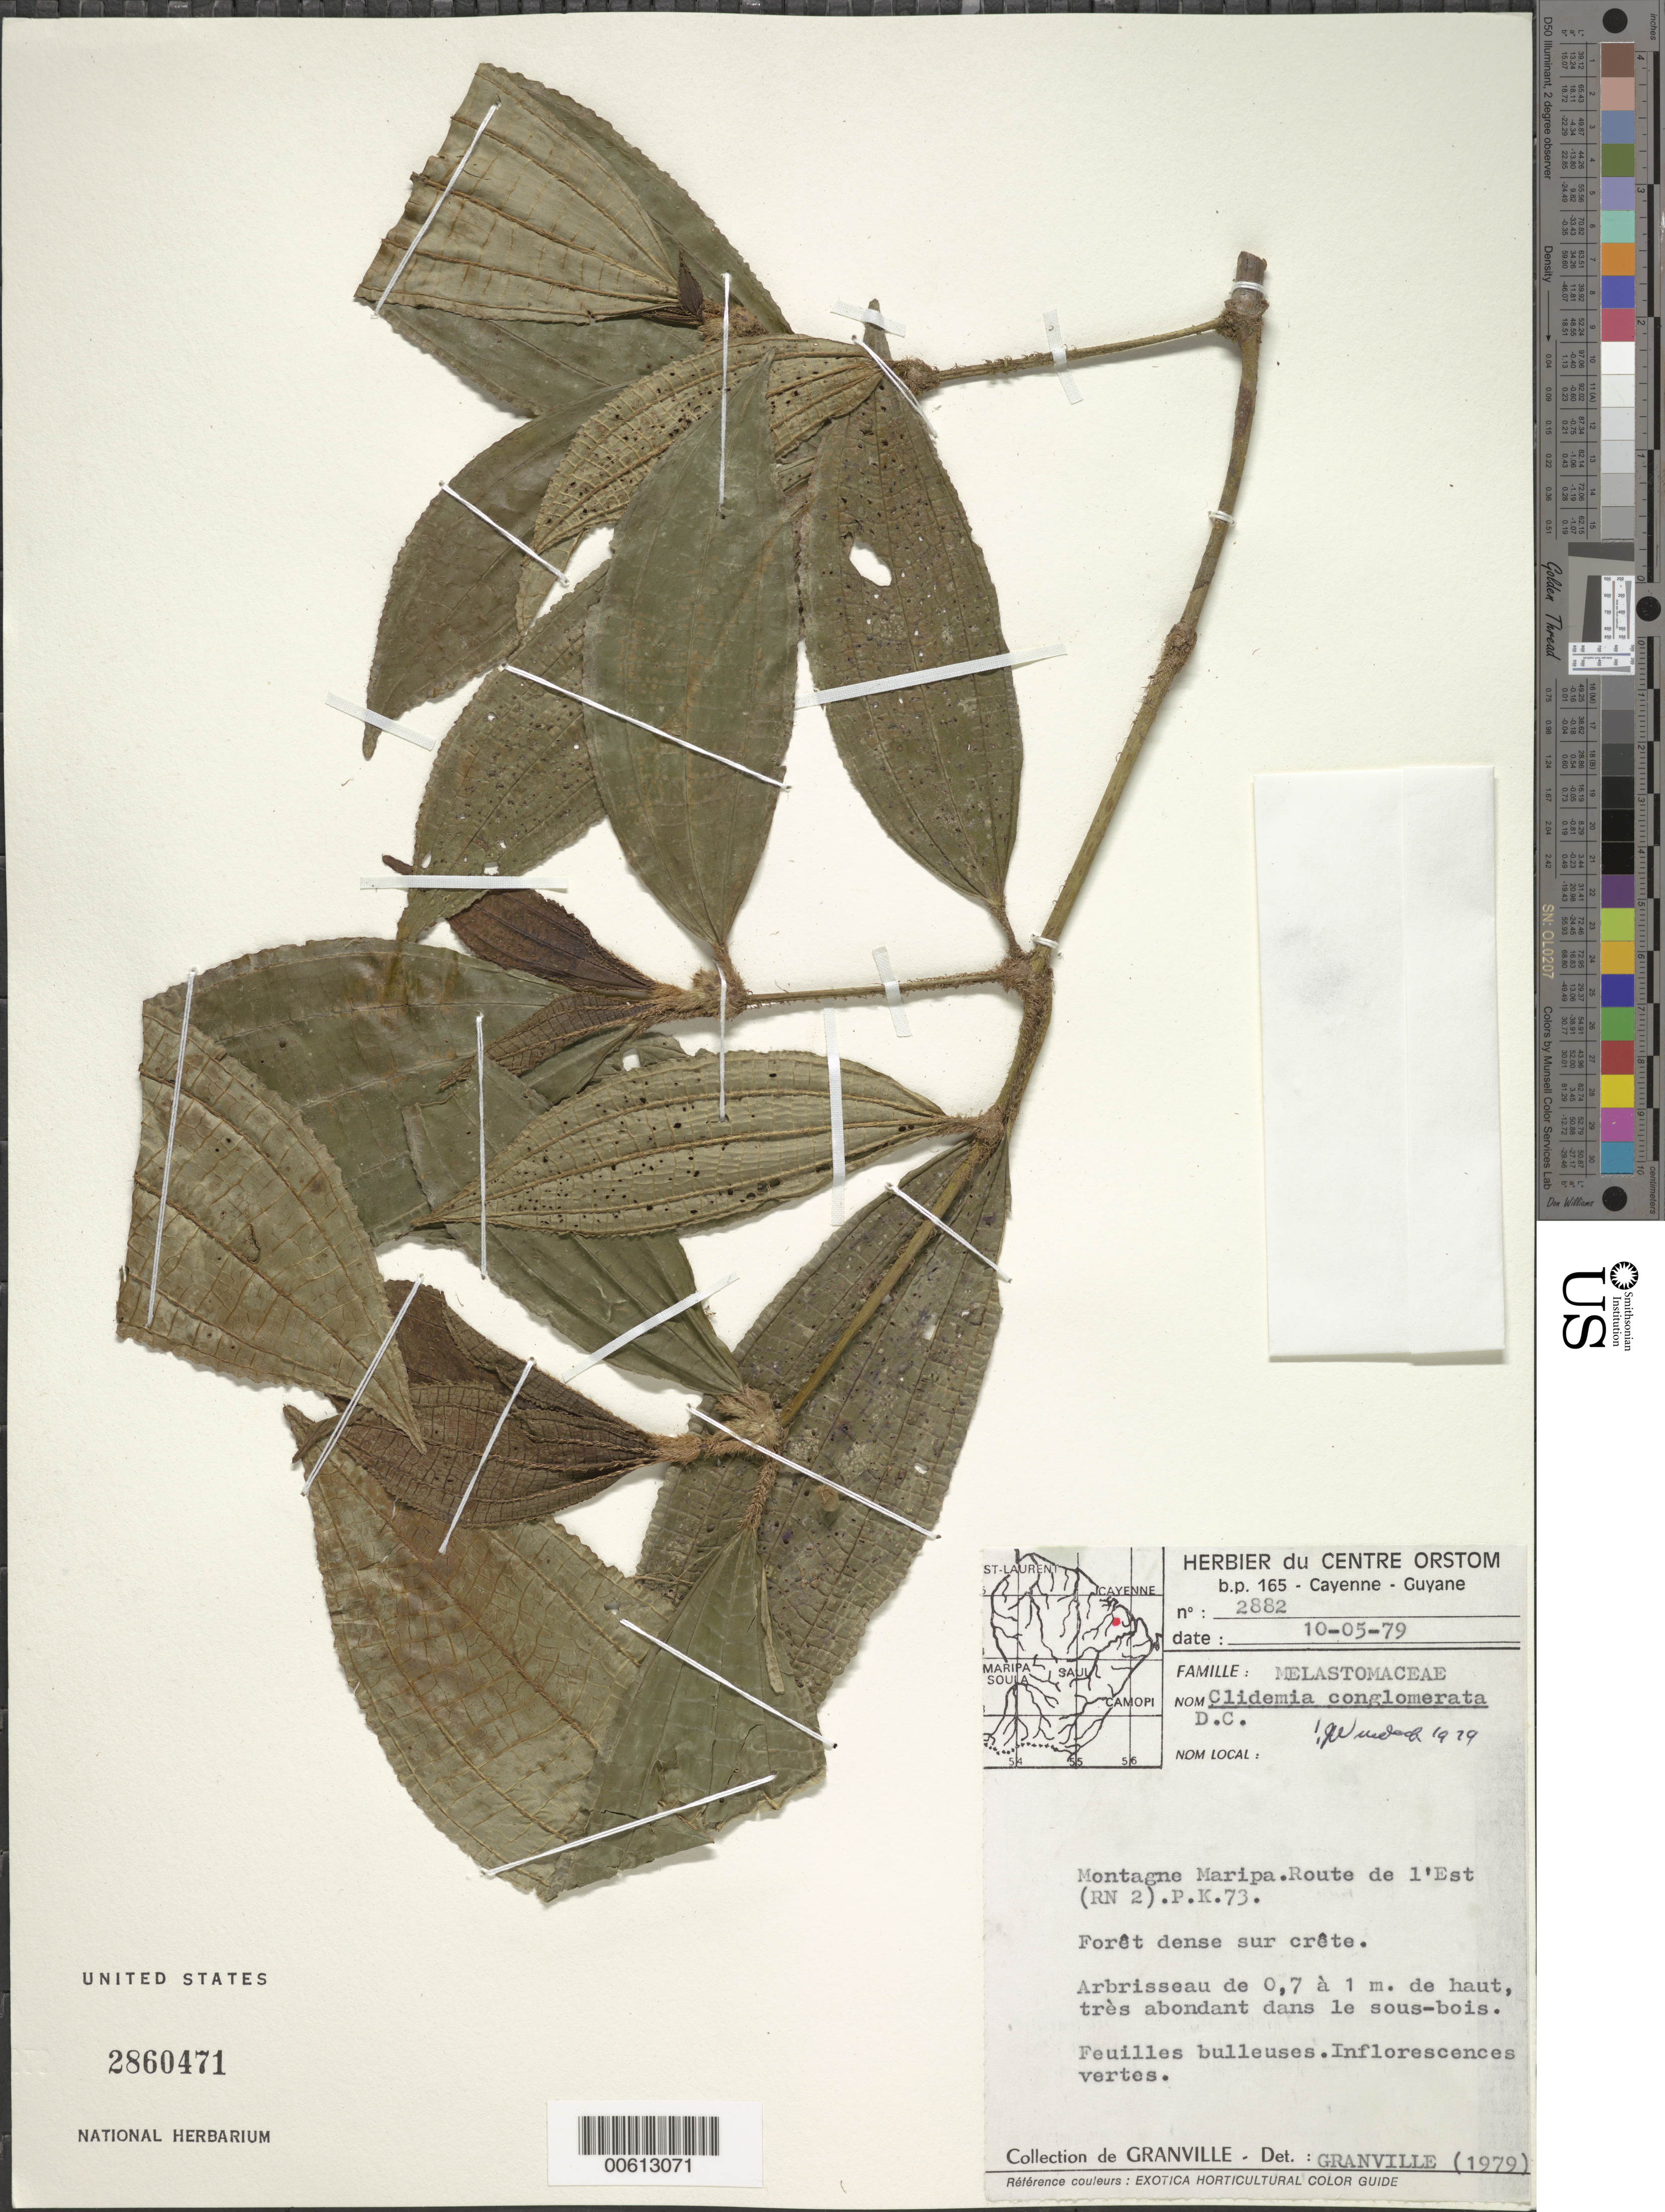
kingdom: Plantae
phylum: Tracheophyta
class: Magnoliopsida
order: Myrtales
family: Melastomataceae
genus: Clidemia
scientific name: Clidemia conglomerata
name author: DC.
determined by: Wurdack, John J., (US), US (UNITED STATES)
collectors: J.-J. de Granville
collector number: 2882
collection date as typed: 10-May-79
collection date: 1979-05-10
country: French Guiana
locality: Montagne Maripa, Route de l'Est (RN2), PK 73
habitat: Foret dense sur crete; dans le sous-bois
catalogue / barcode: US 2860471